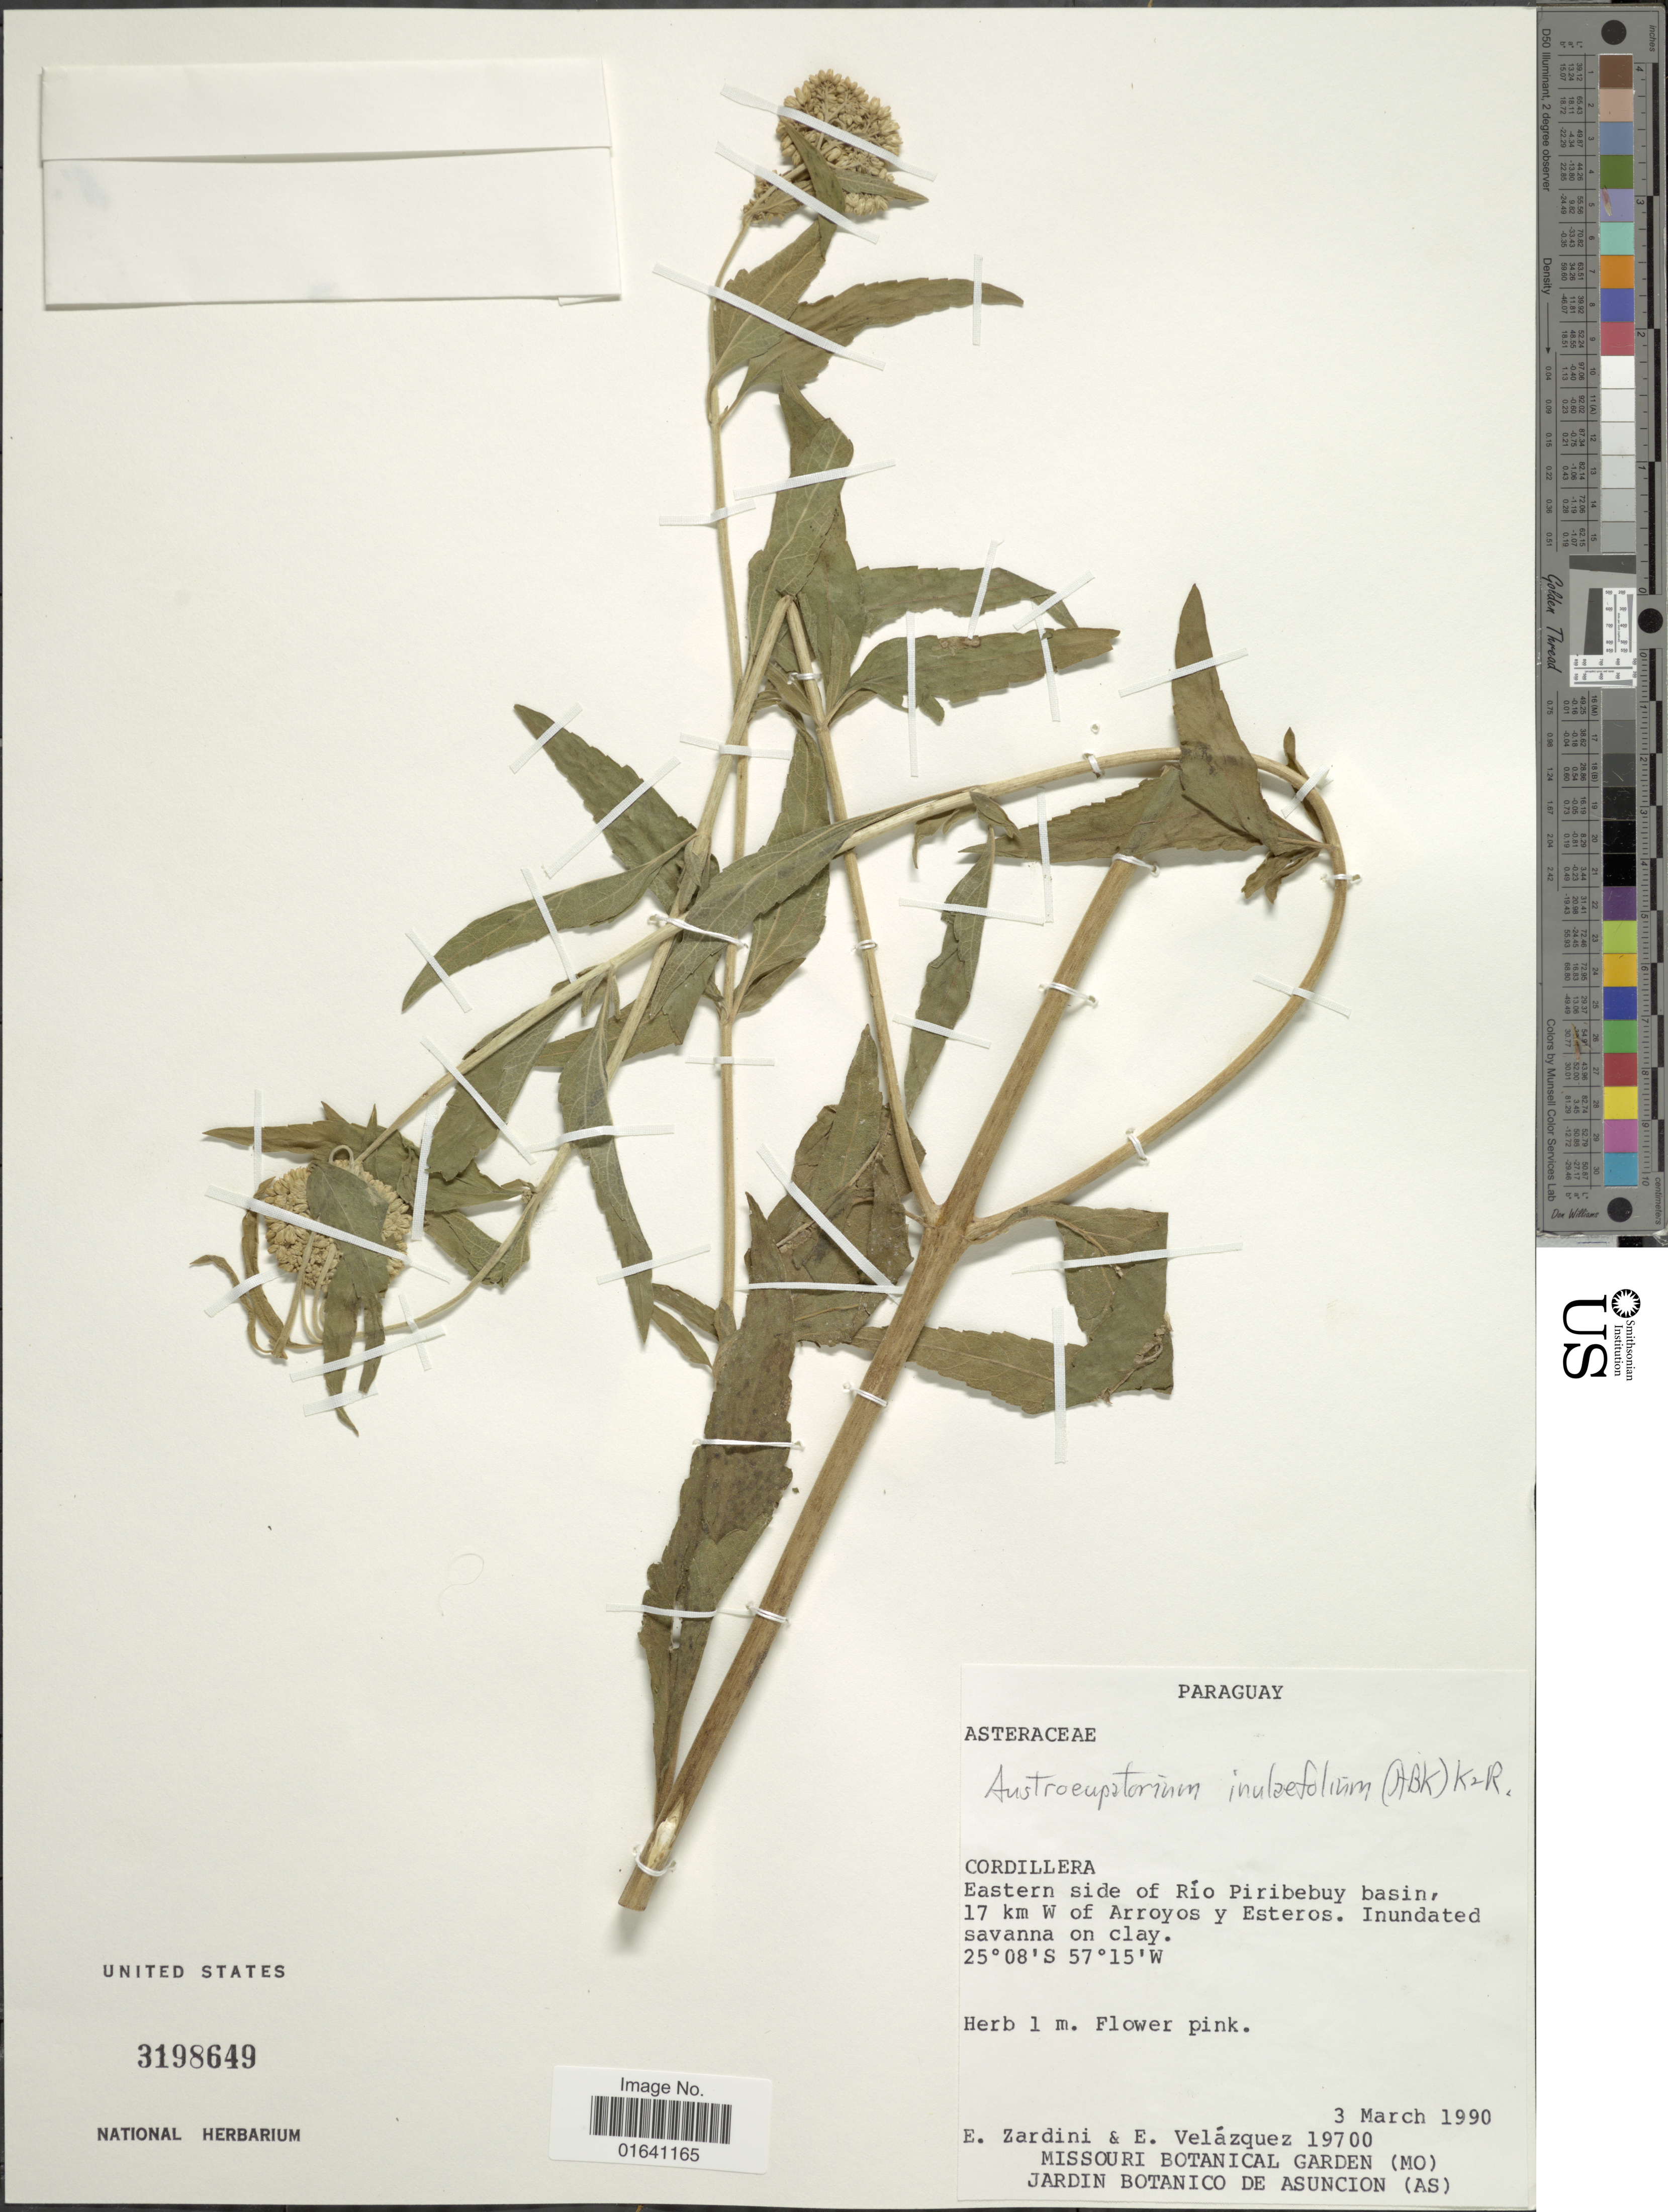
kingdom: Plantae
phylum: Tracheophyta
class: Magnoliopsida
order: Asterales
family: Asteraceae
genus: Austroeupatorium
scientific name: Austroeupatorium inulaefolium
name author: (Kunth) R.M. King & H. Rob.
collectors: E. M. Zardini & E. Velazquez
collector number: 19700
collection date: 1990-03-03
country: Paraguay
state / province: Cordillera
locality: Eastern side of Río Piribebuy basin, 17 km W of Arroyos y Esteros. Inundated savanna on clay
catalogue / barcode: US 3198649